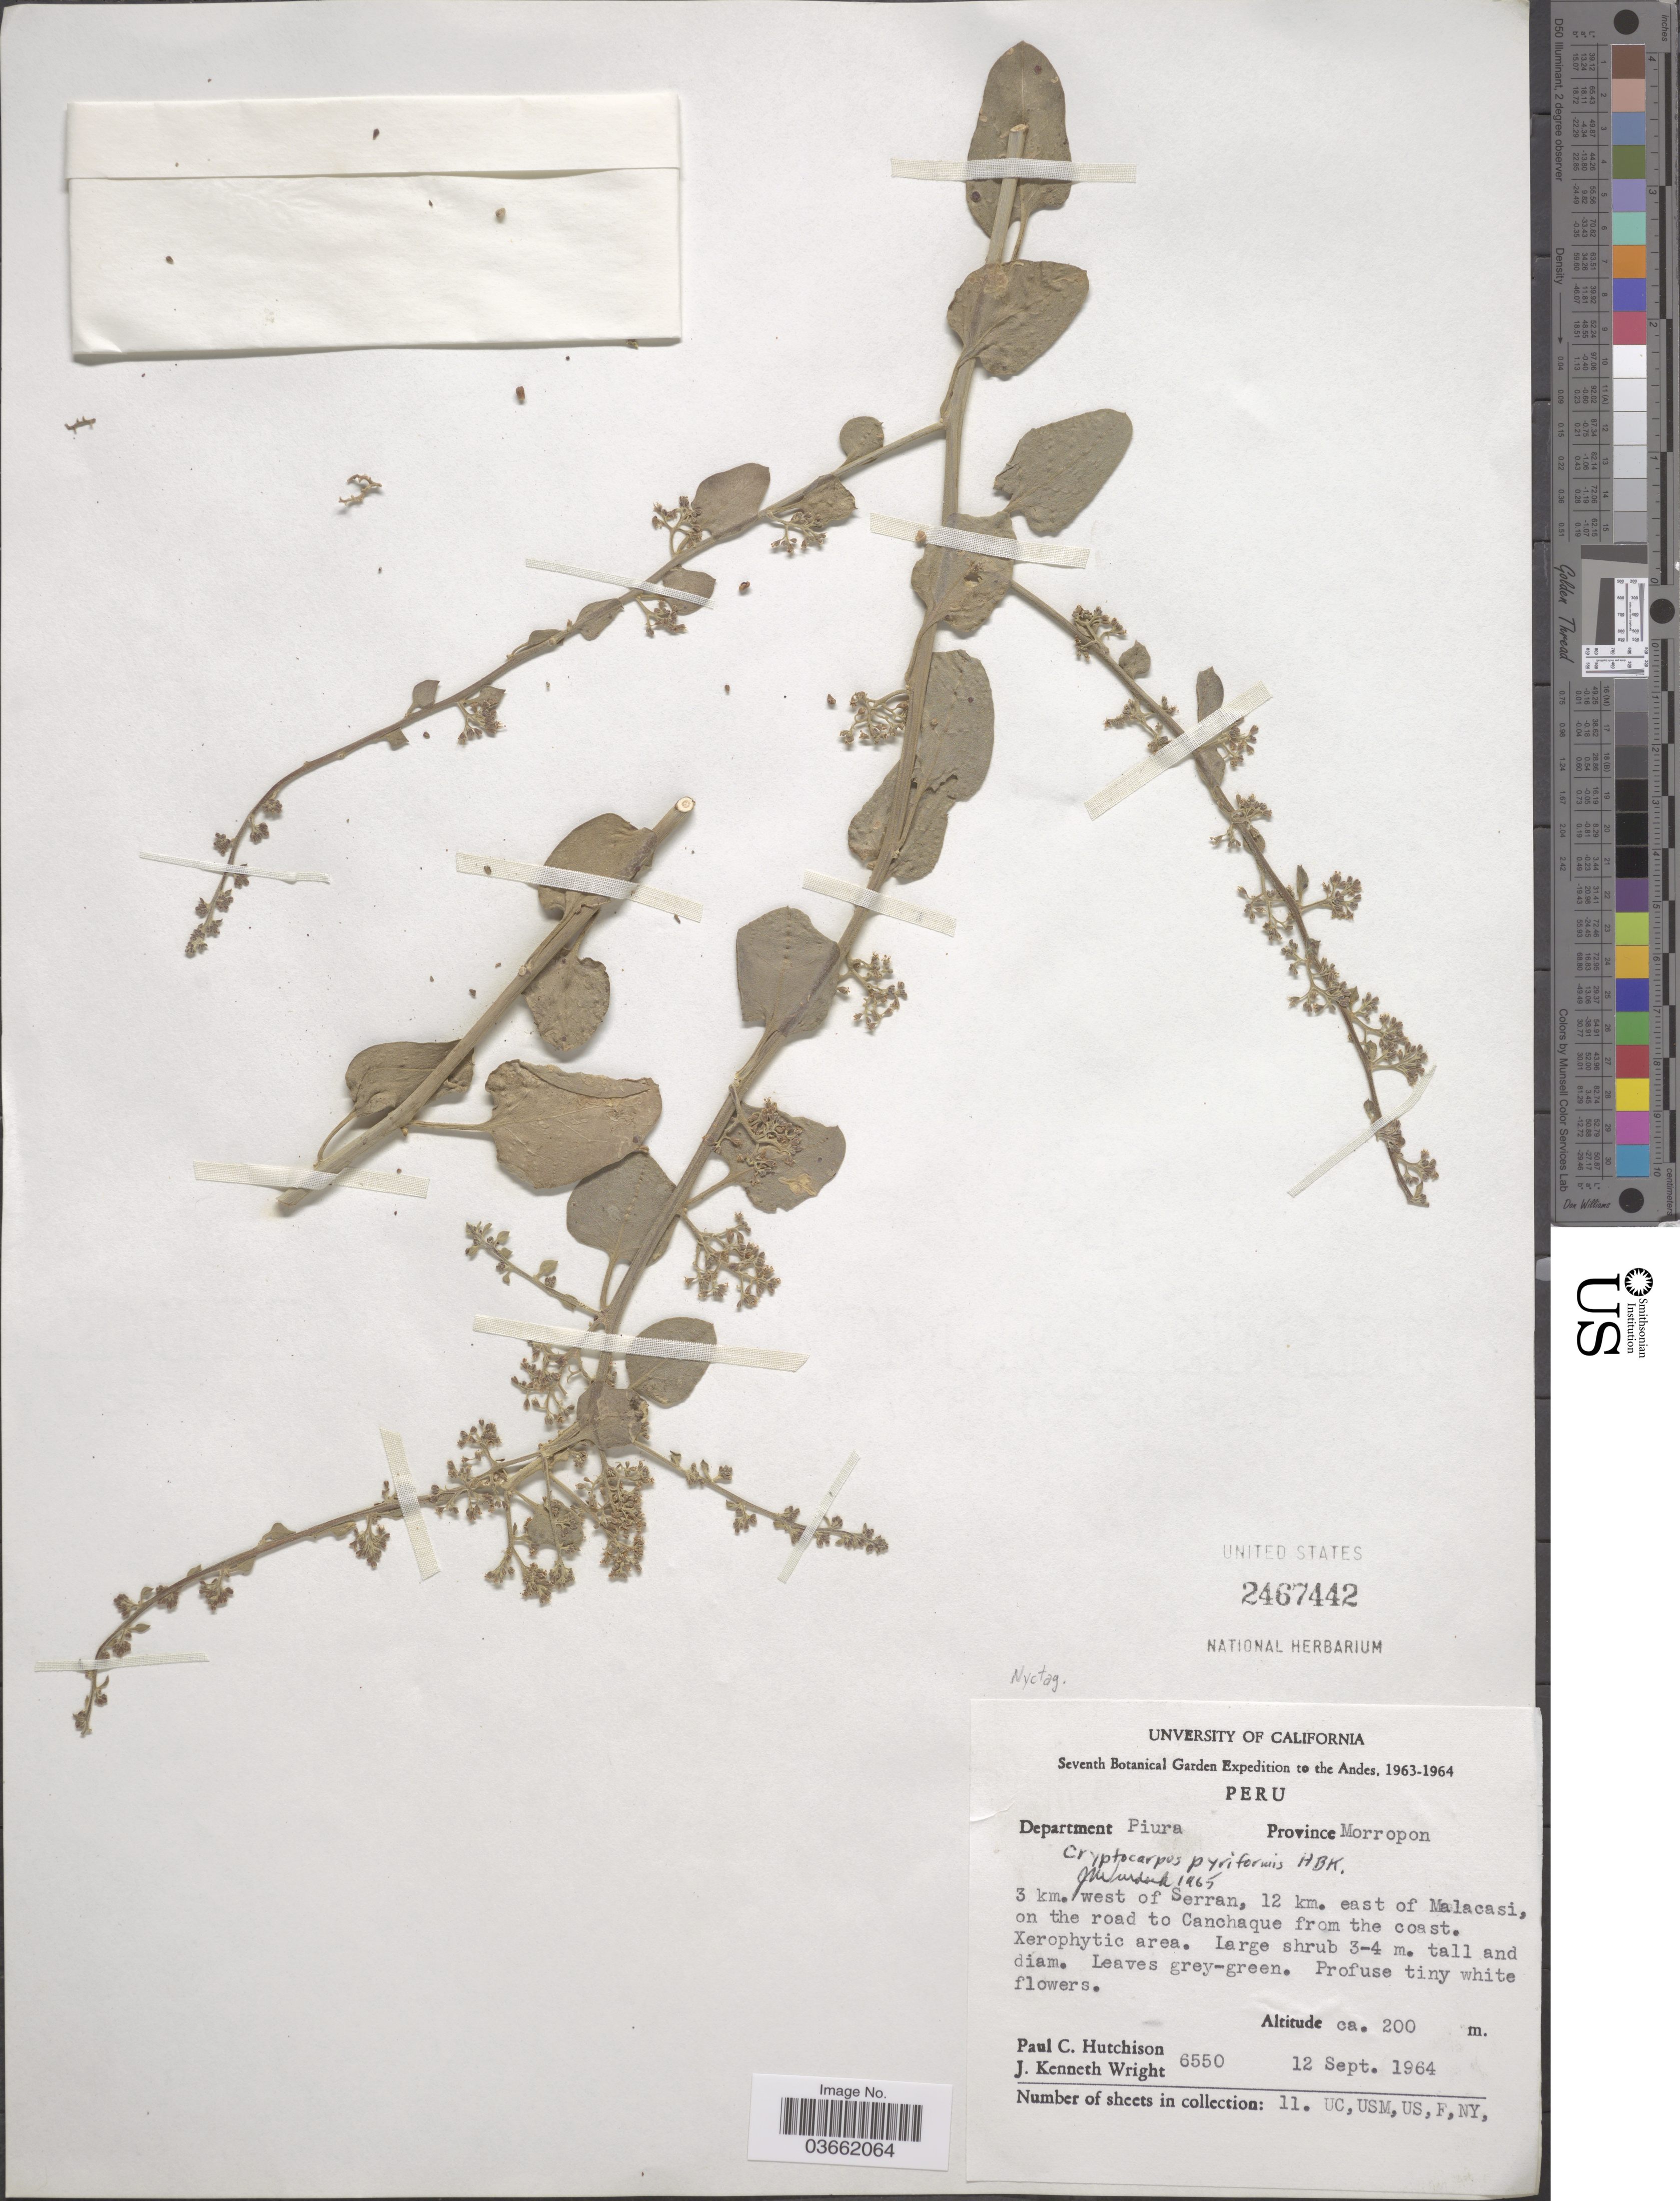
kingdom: Plantae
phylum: Tracheophyta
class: Magnoliopsida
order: Caryophyllales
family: Nyctaginaceae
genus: Cryptocarpus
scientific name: Cryptocarpus pyriformis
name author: Kunth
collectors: P. C. Hutchison & J. K. Wright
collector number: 6550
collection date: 1964-09-12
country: Peru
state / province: Piura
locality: Andes. Department Piura. Province Morropon. 3 km. west of Serran, 12 km. east of Malacasi, on the road to Canchaque from the coast.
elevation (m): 200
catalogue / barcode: US 2467442